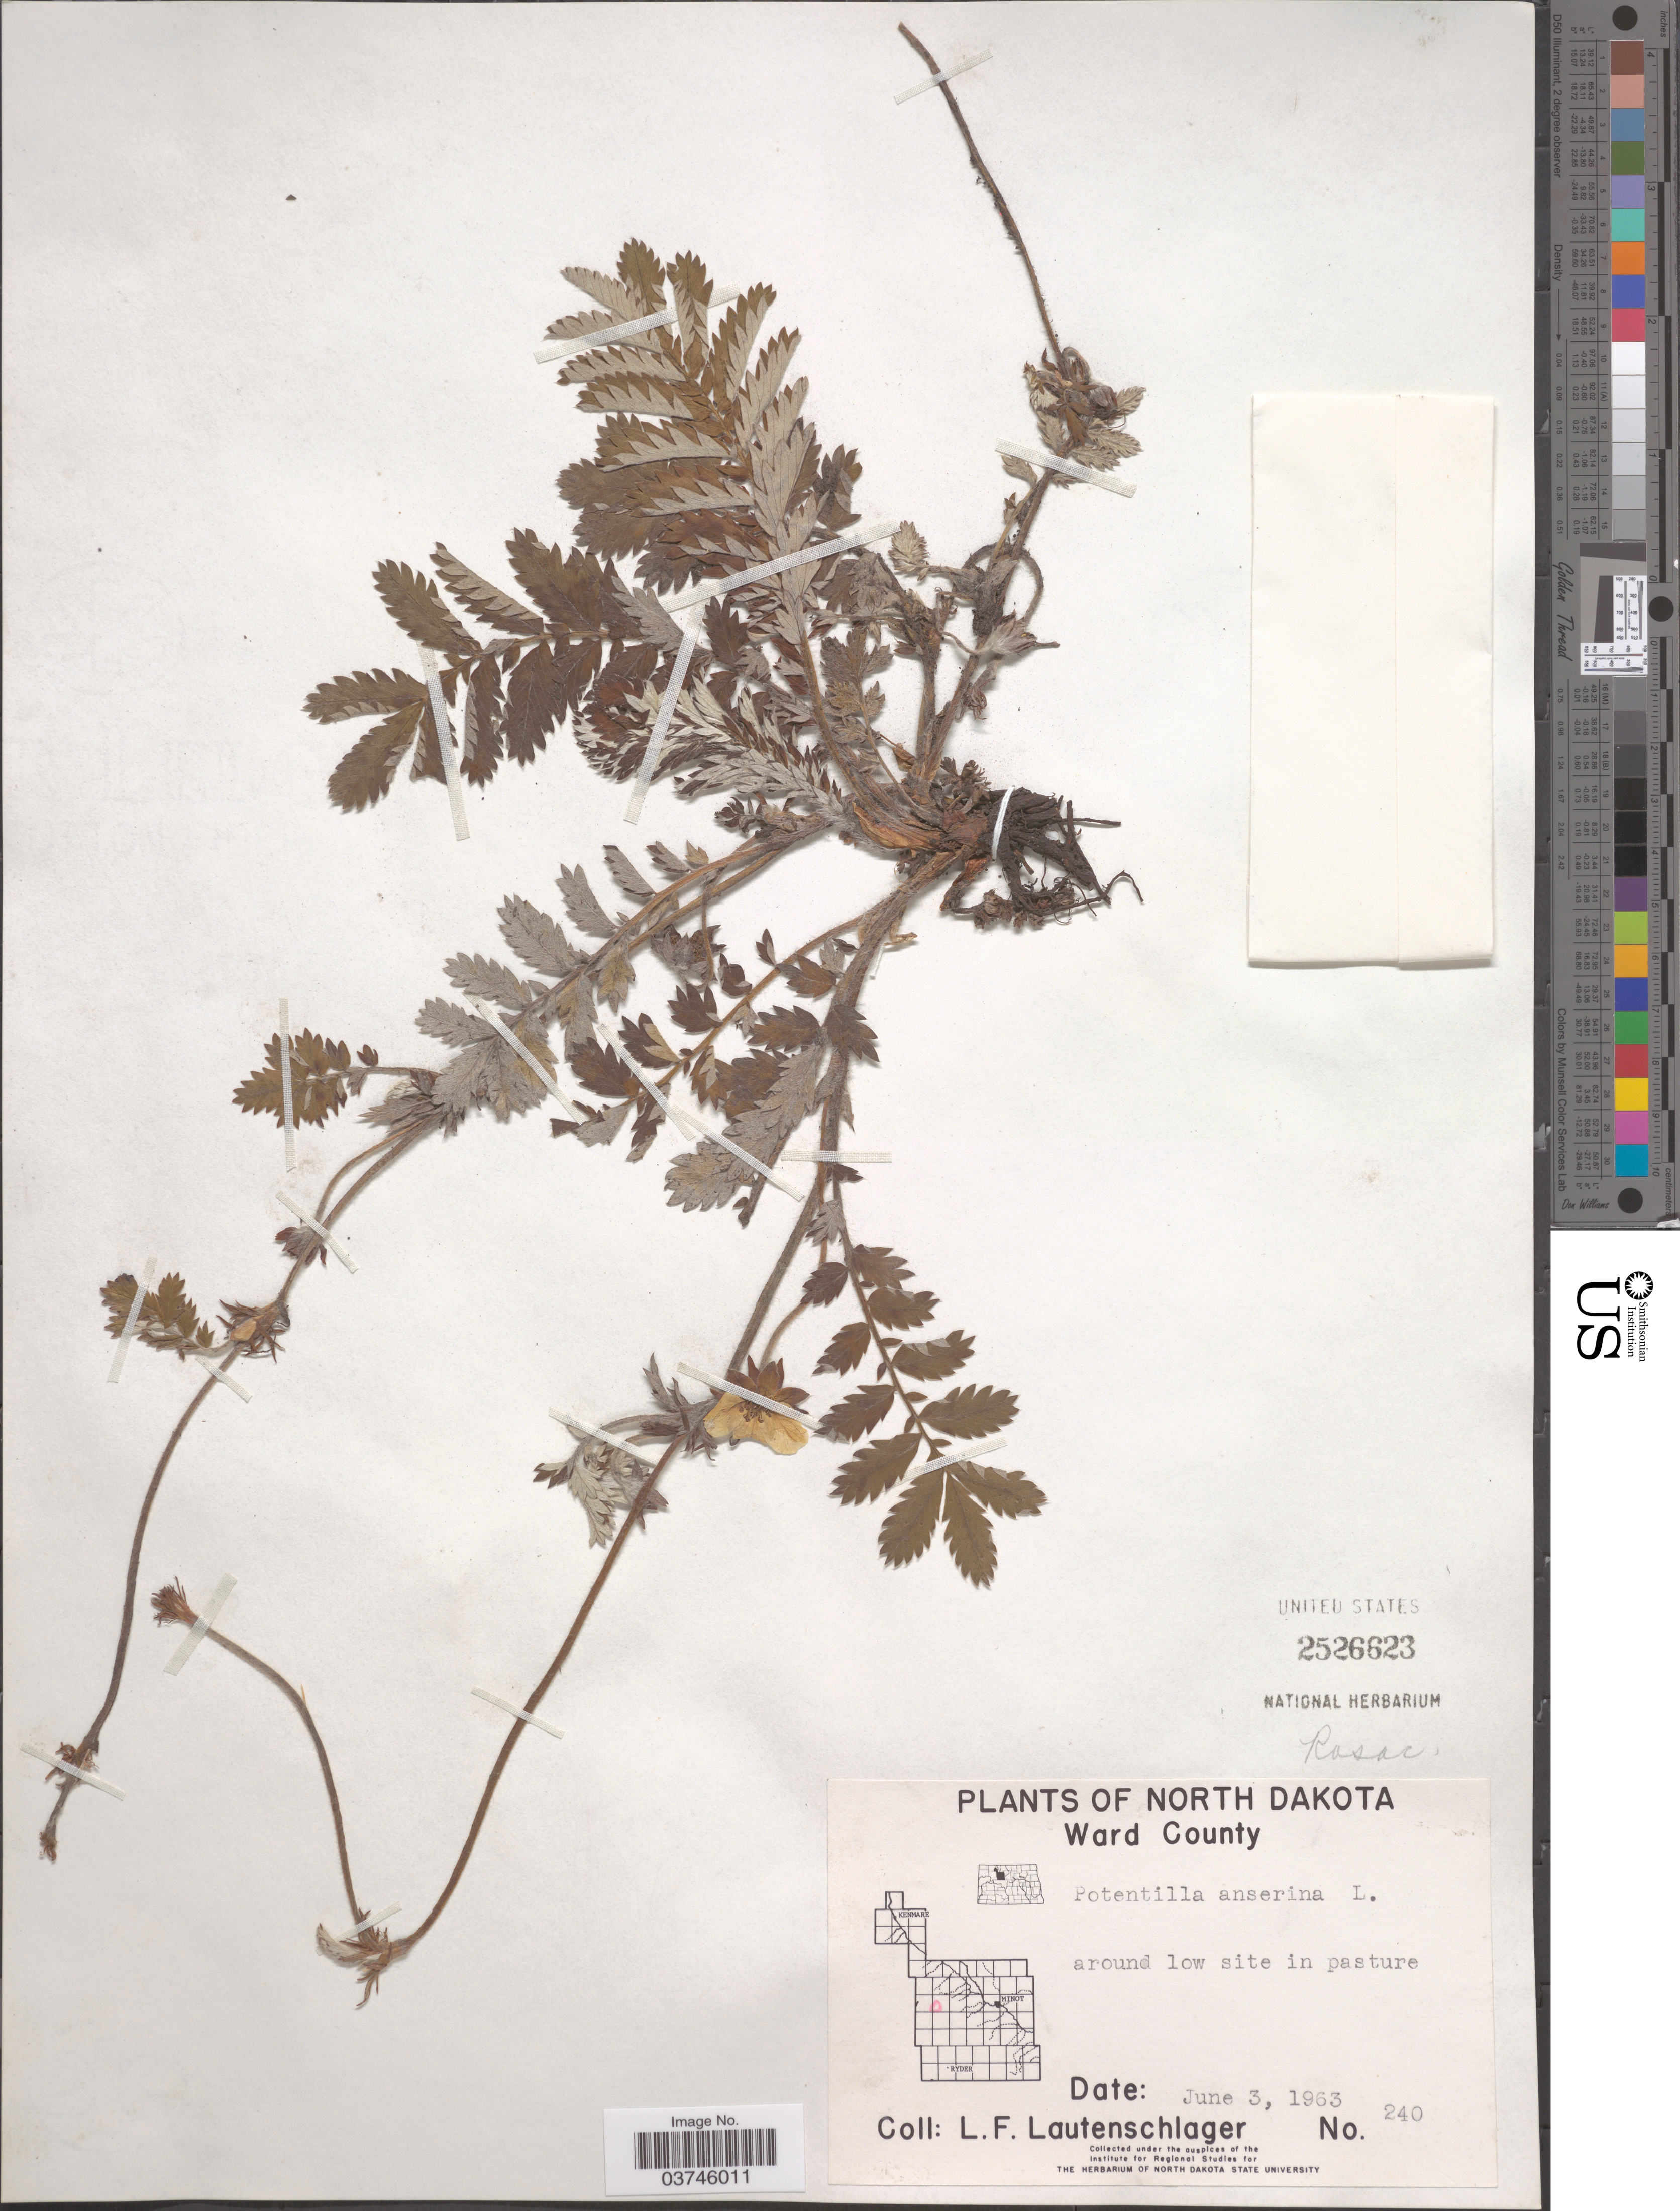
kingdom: Plantae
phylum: Tracheophyta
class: Magnoliopsida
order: Rosales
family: Rosaceae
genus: Argentina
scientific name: Argentina anserina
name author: (L.) Rydb.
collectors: L. Lautenschlager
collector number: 240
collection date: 1963-06-03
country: United States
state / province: North Dakota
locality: Ward County.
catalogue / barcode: US 2526623